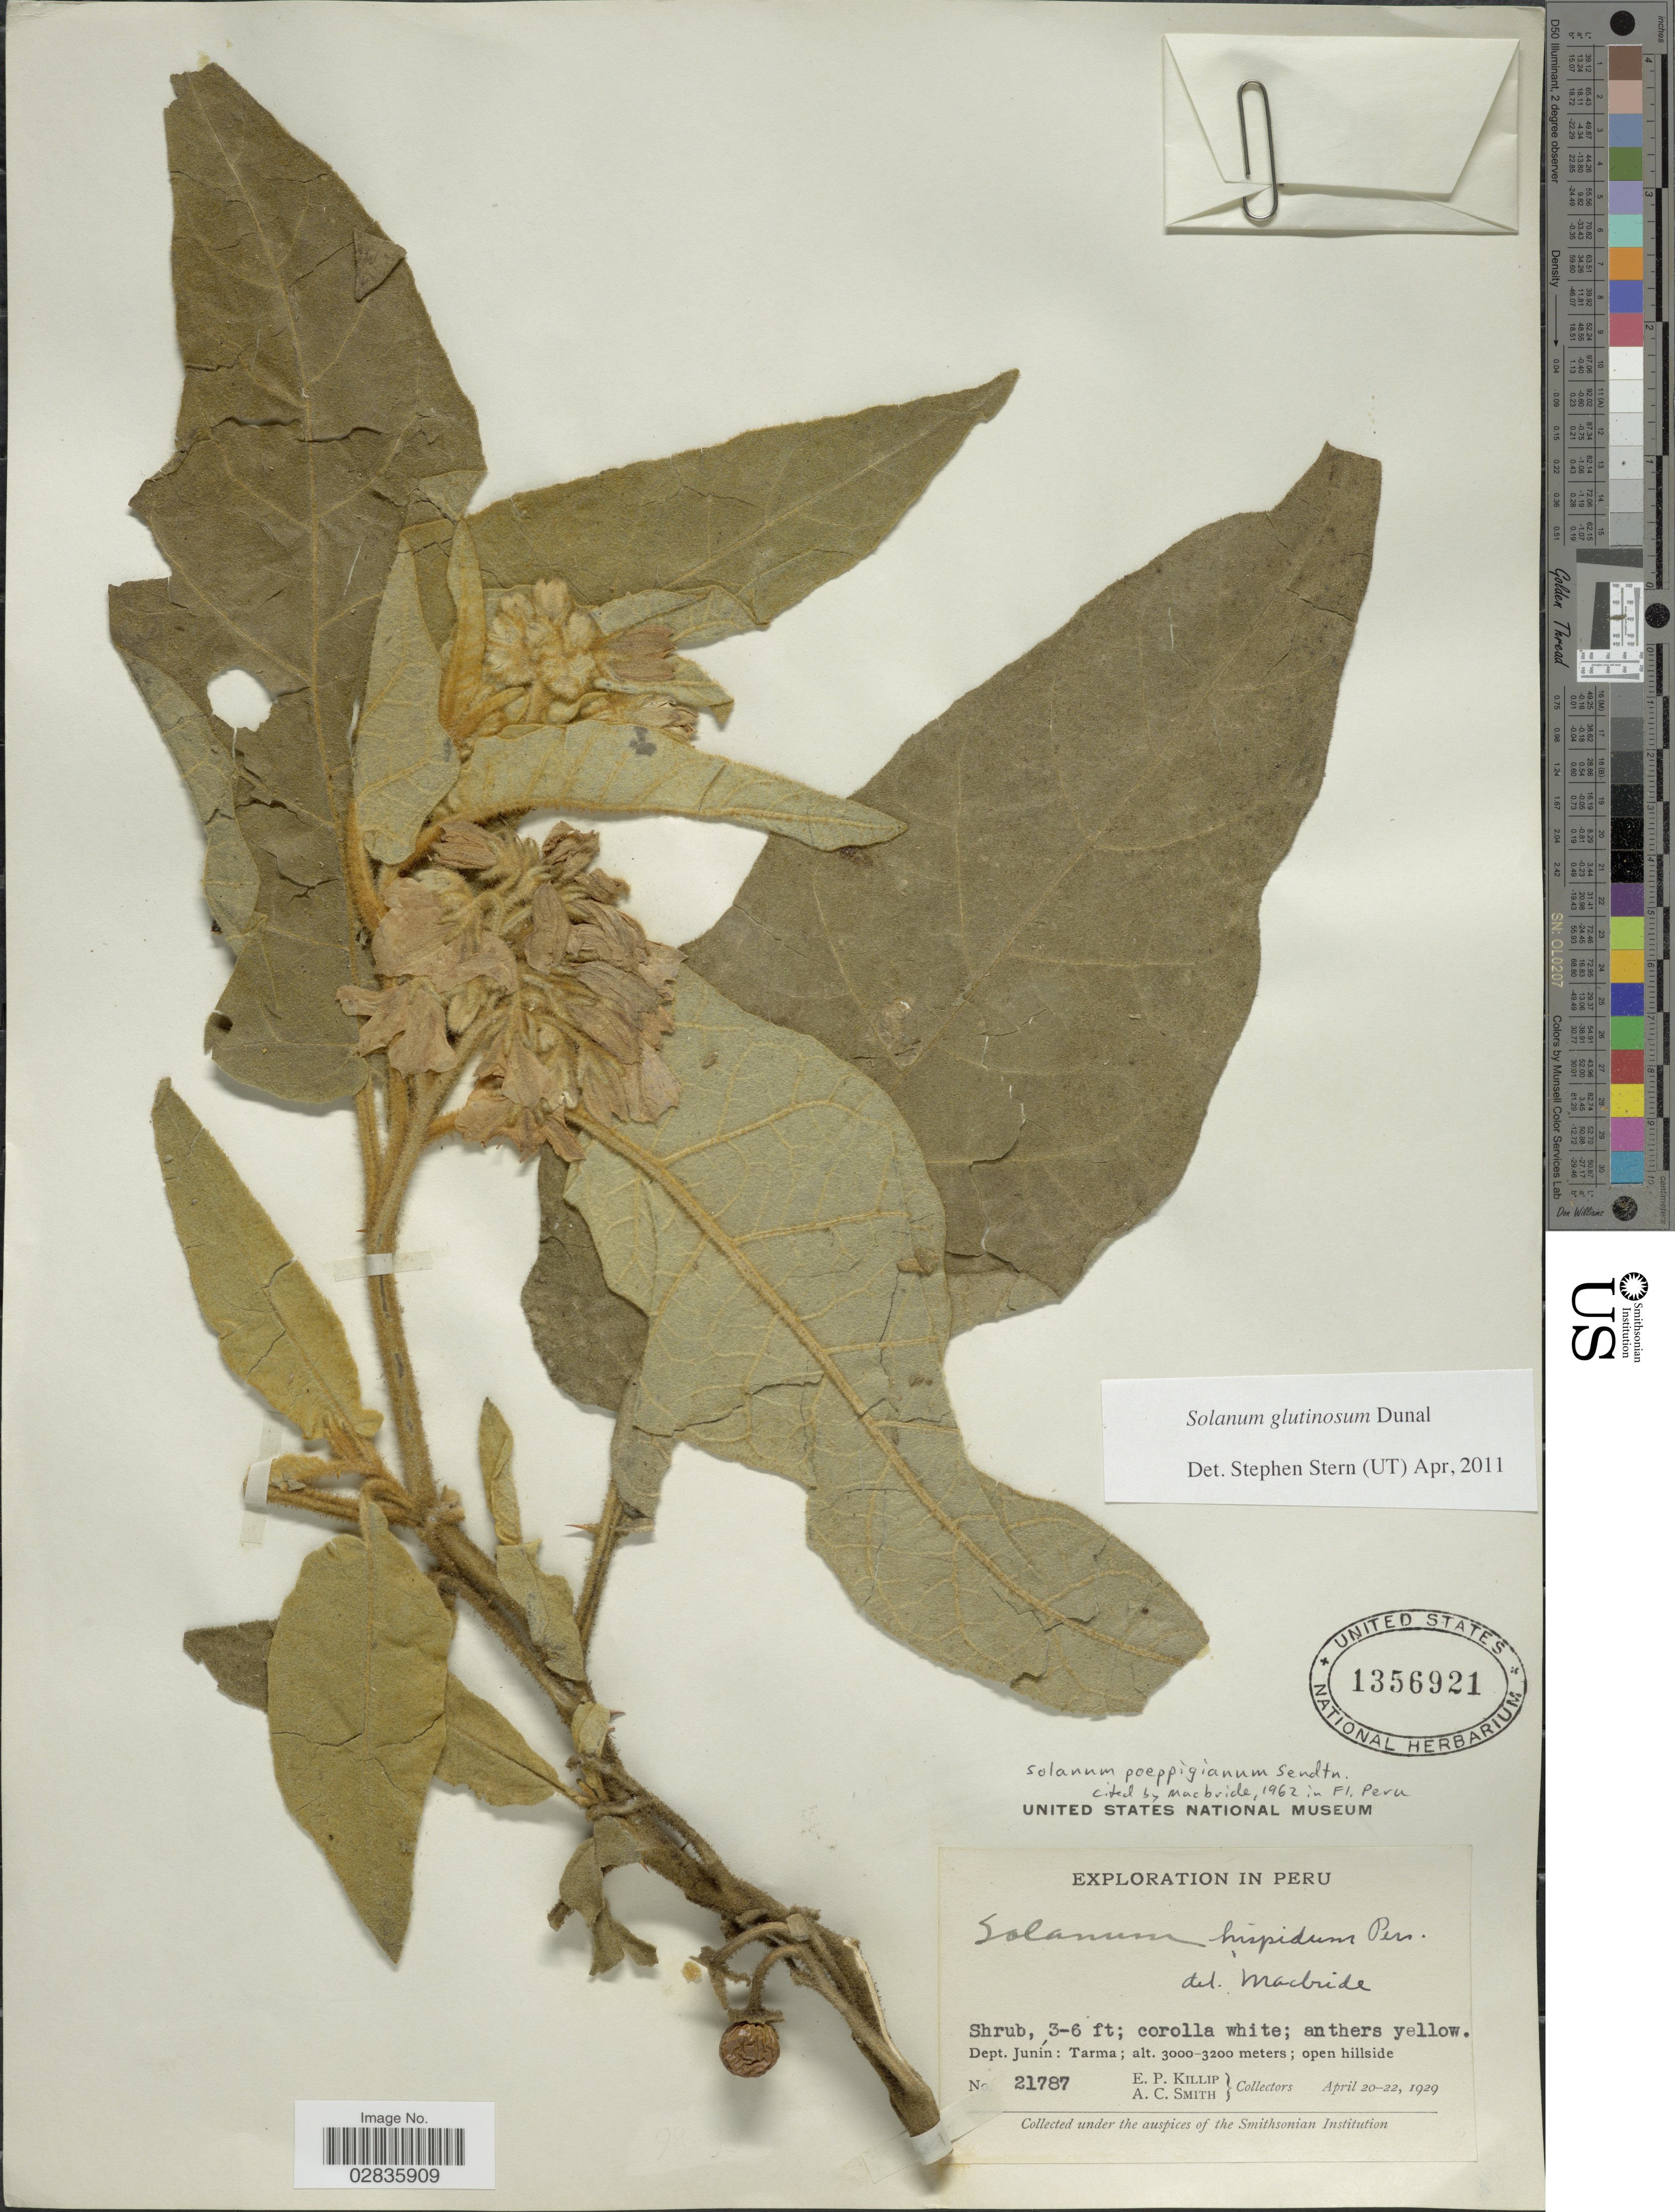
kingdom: Plantae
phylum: Tracheophyta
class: Magnoliopsida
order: Solanales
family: Solanaceae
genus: Solanum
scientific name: Solanum glutinosum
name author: Dunal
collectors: E. P. Killip & A. C. Smith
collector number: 21787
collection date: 1929-04-20/1929-04-22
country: Peru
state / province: Junín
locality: Dept. Junín: Tarma.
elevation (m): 3000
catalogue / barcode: US 1356921